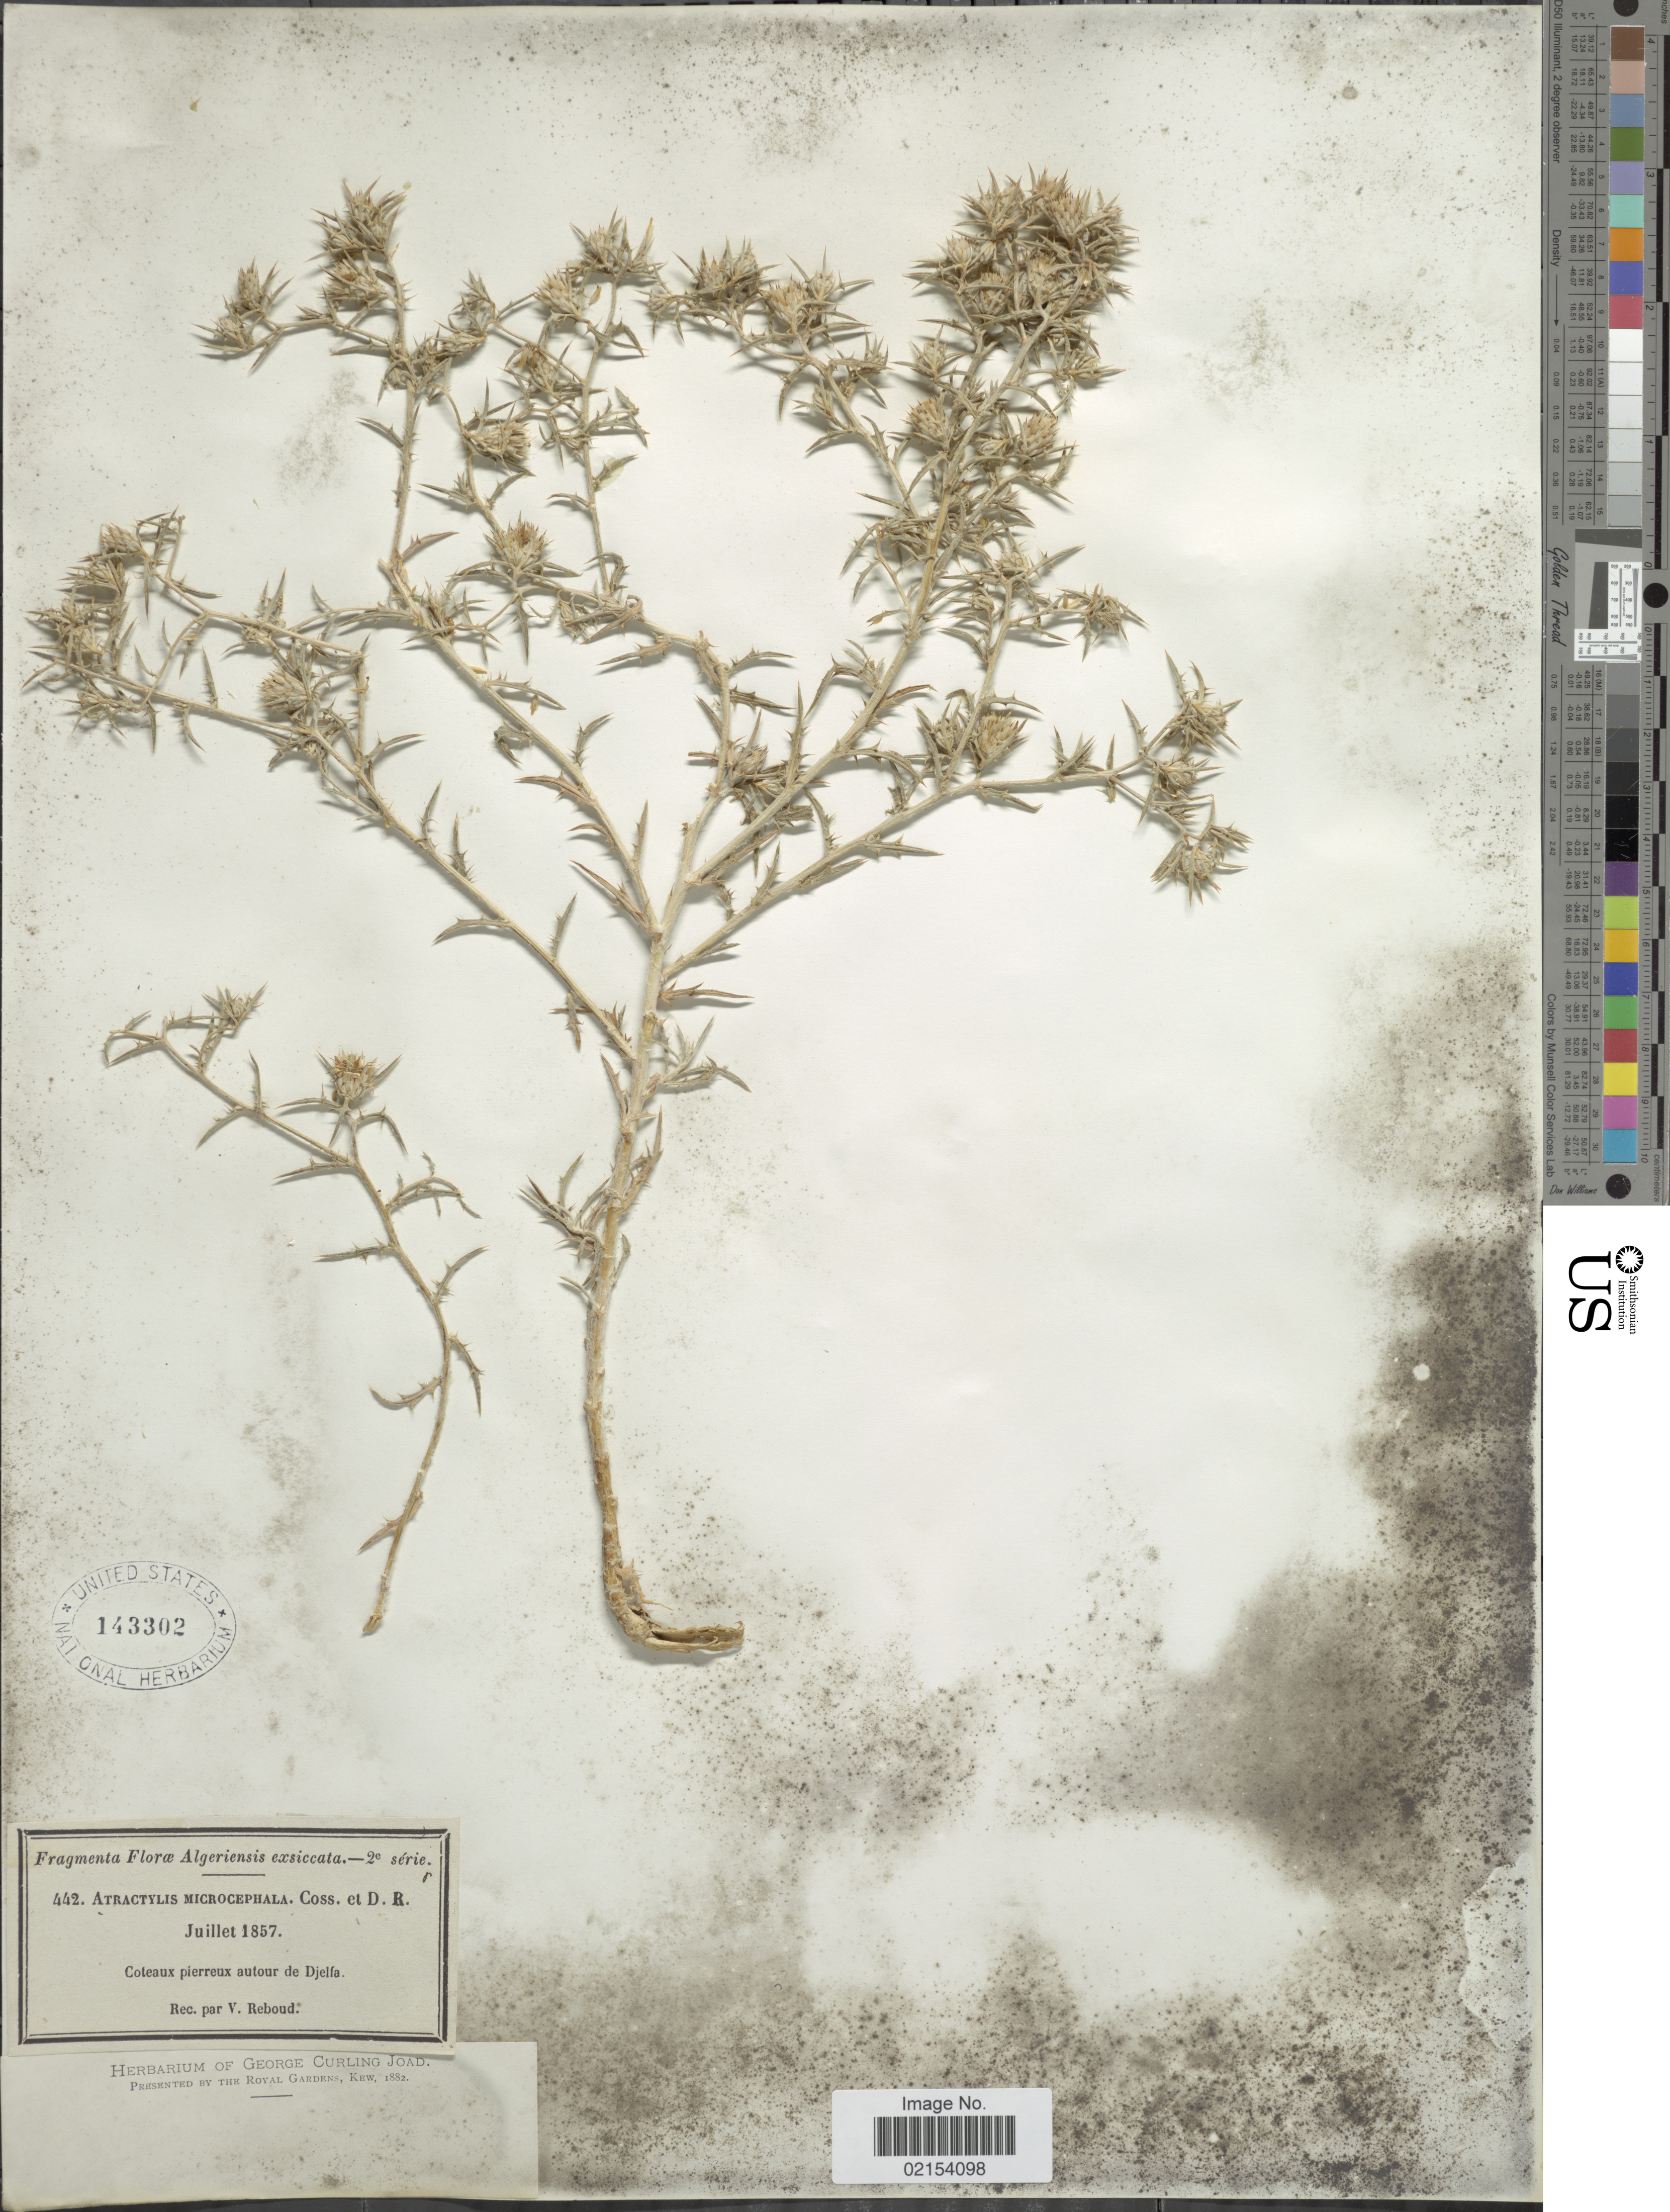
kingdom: Plantae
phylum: Tracheophyta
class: Magnoliopsida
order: Asterales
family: Asteraceae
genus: Atractylis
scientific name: Atractylis serratuloides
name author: (Cass.) DC.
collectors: Reboud, W.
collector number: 442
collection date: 1857-07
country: Algeria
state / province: Djelfa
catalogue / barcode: US 143302